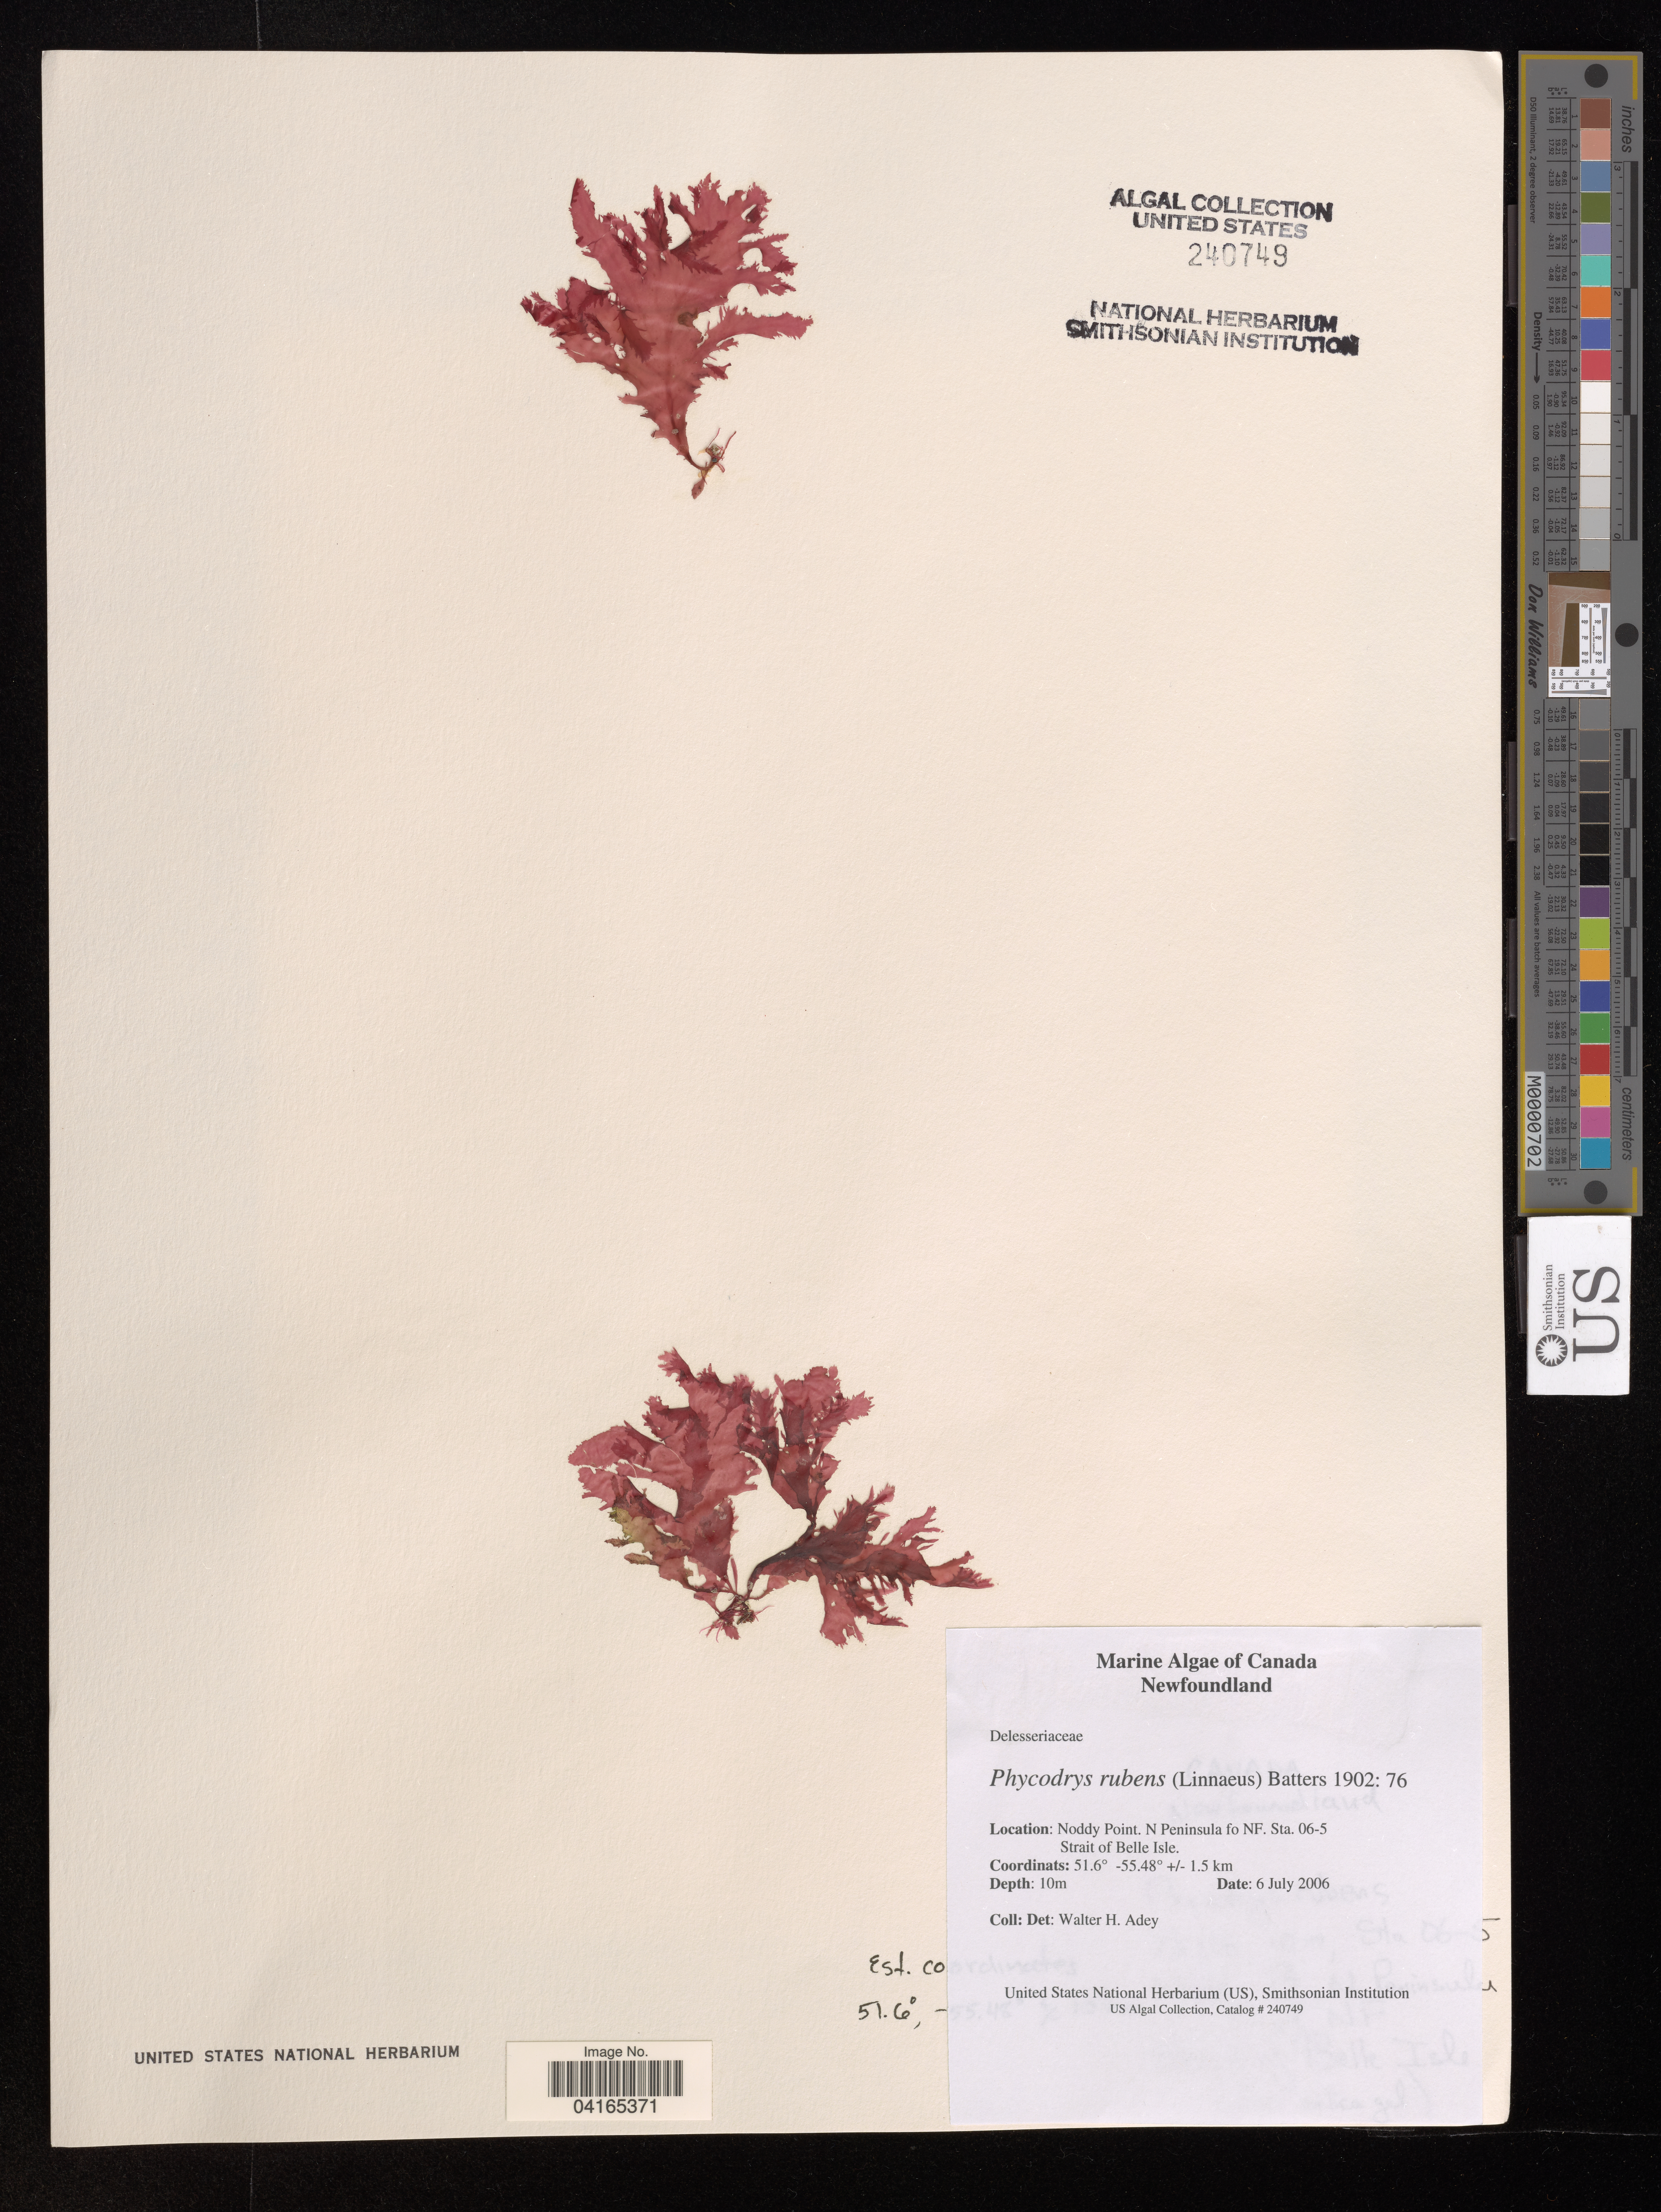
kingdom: Plantae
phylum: Rhodophyta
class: Florideophyceae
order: Ceramiales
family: Delesseriaceae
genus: Phycodrys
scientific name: Phycodrys rubens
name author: (L.) Batters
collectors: W. H. Adey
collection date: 2006-07-06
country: Canada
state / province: Newfoundland and Labrador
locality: Noddy Point., N. Peninsula fo NF. Sta. 06-5.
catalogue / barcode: US 240749